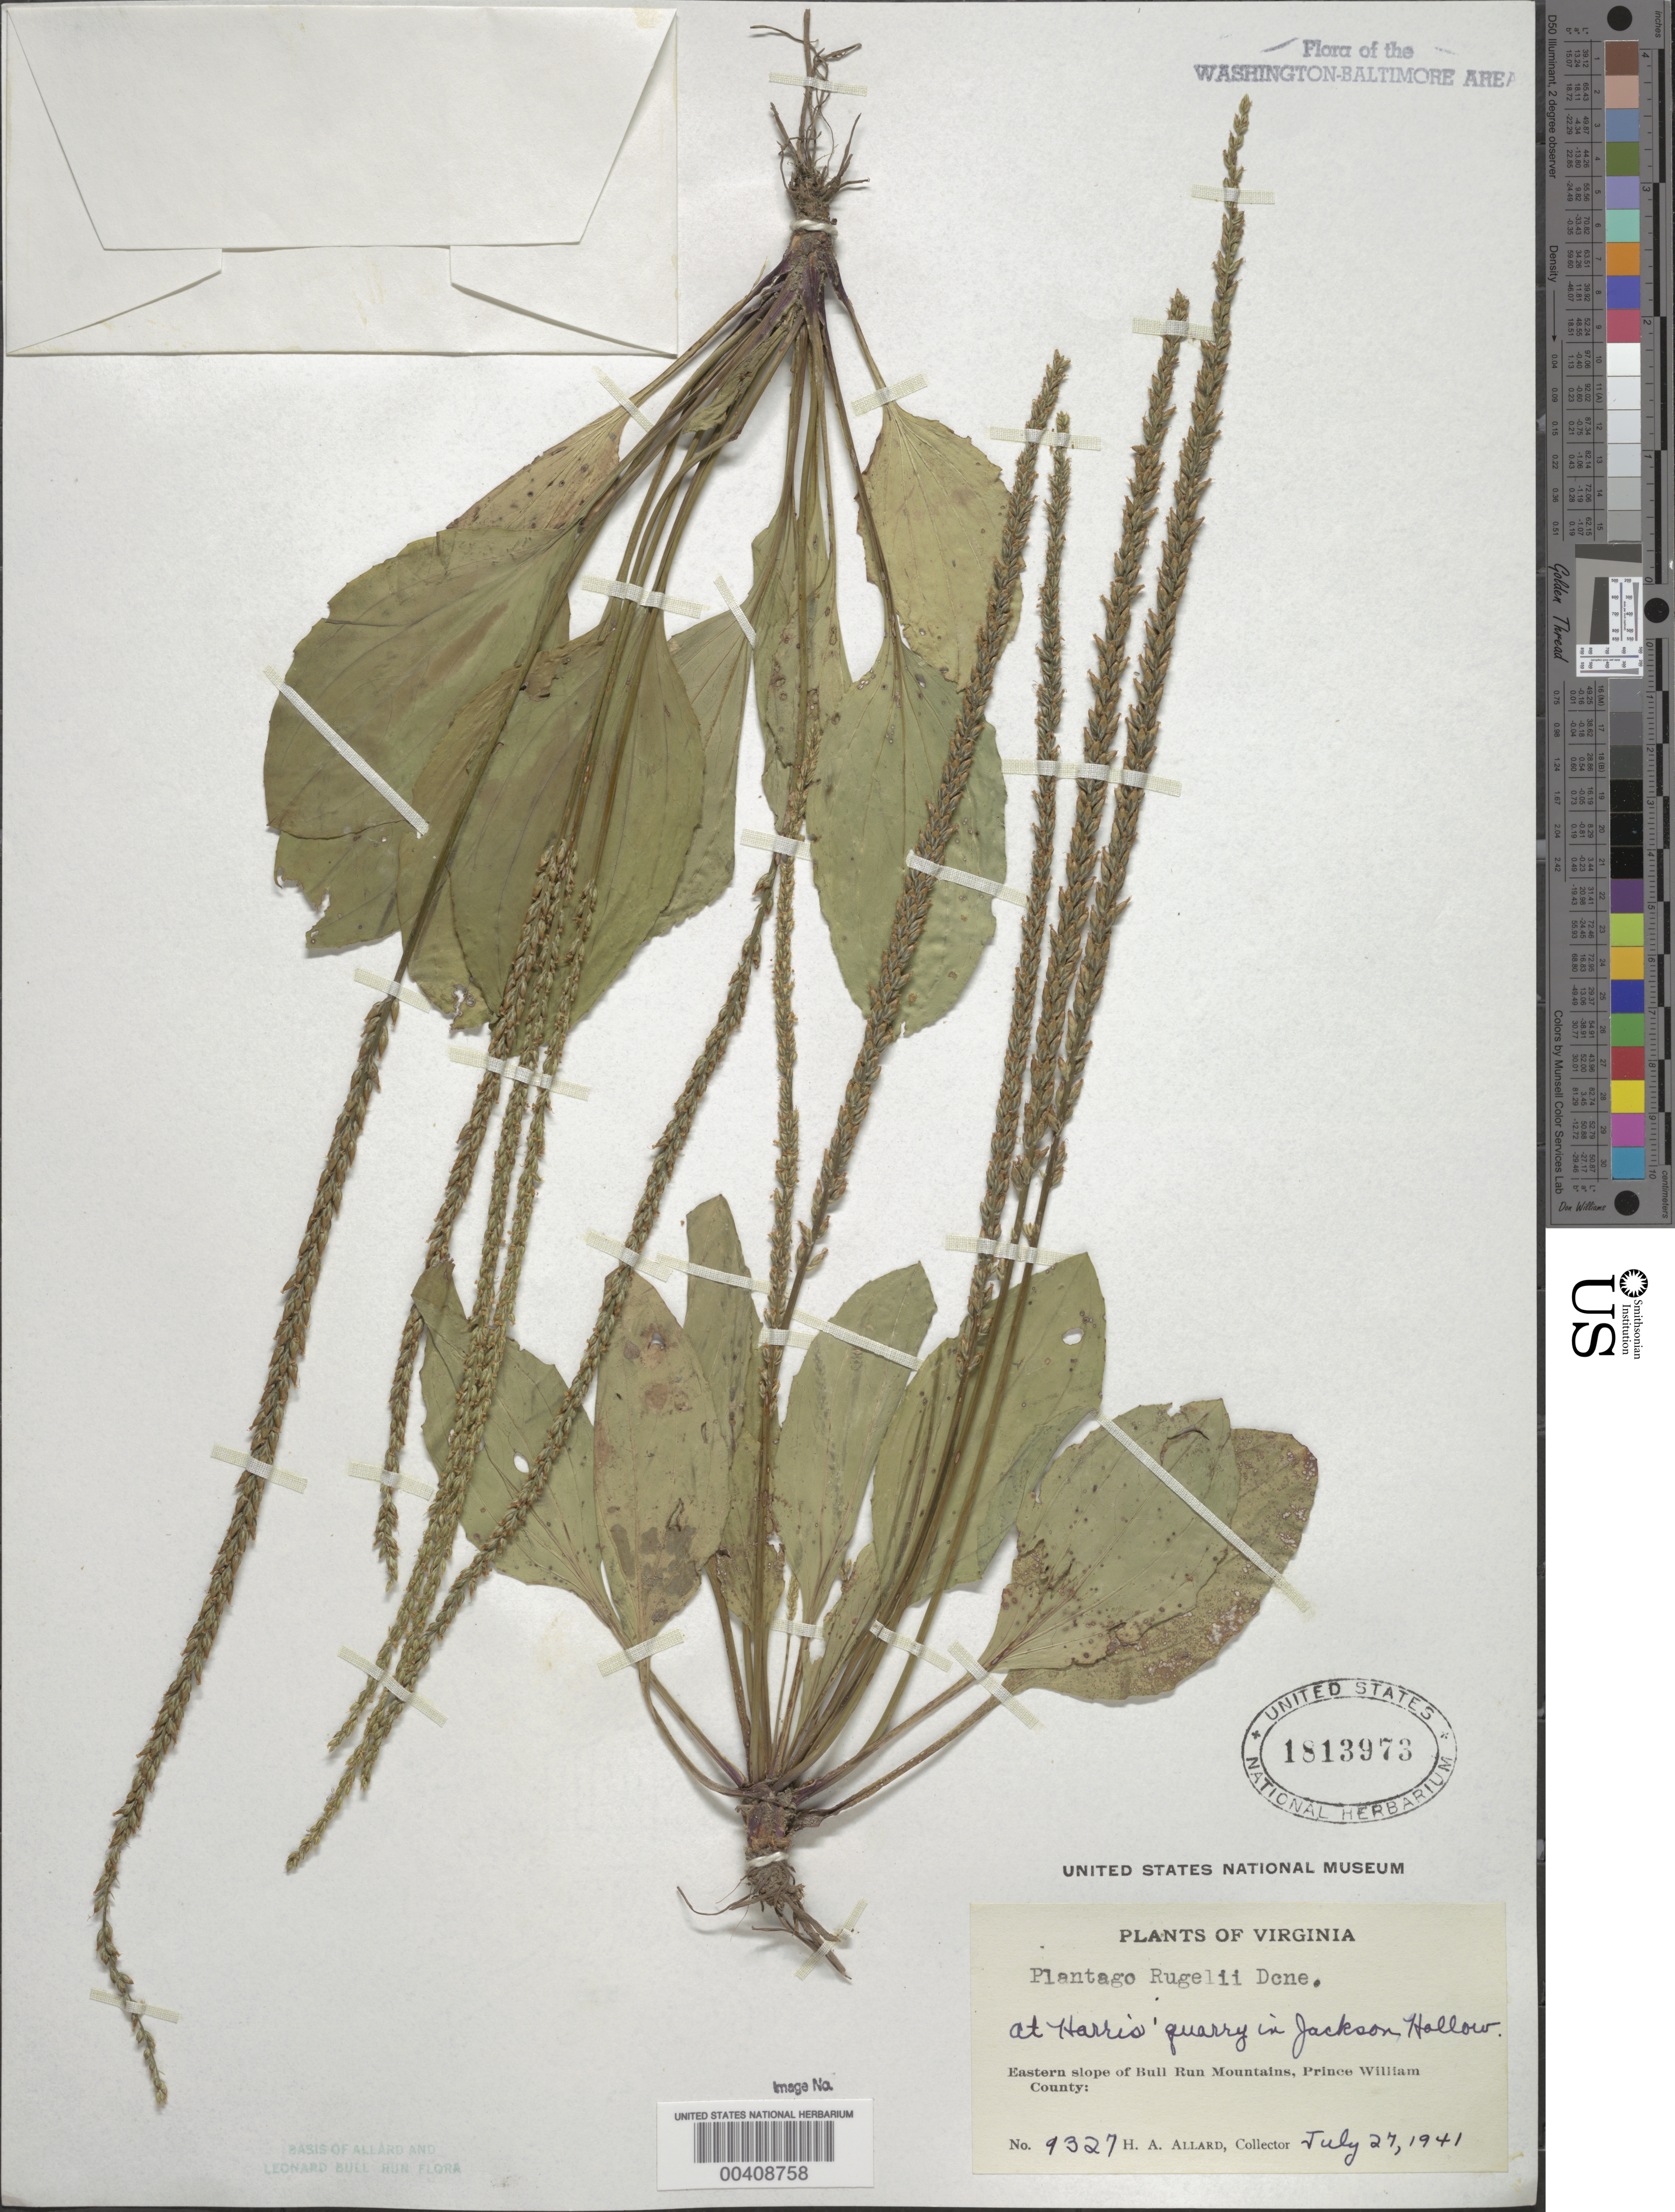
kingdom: Plantae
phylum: Tracheophyta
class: Magnoliopsida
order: Lamiales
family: Plantaginaceae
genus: Plantago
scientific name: Plantago rugelii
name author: Decne.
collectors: H. A. Allard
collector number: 9327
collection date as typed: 27 Jul 1941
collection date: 1941-07-27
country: United States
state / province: Virginia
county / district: Prince William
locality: Jackson Hollow, east slope of Bull Run Mts.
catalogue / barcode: US 1813973